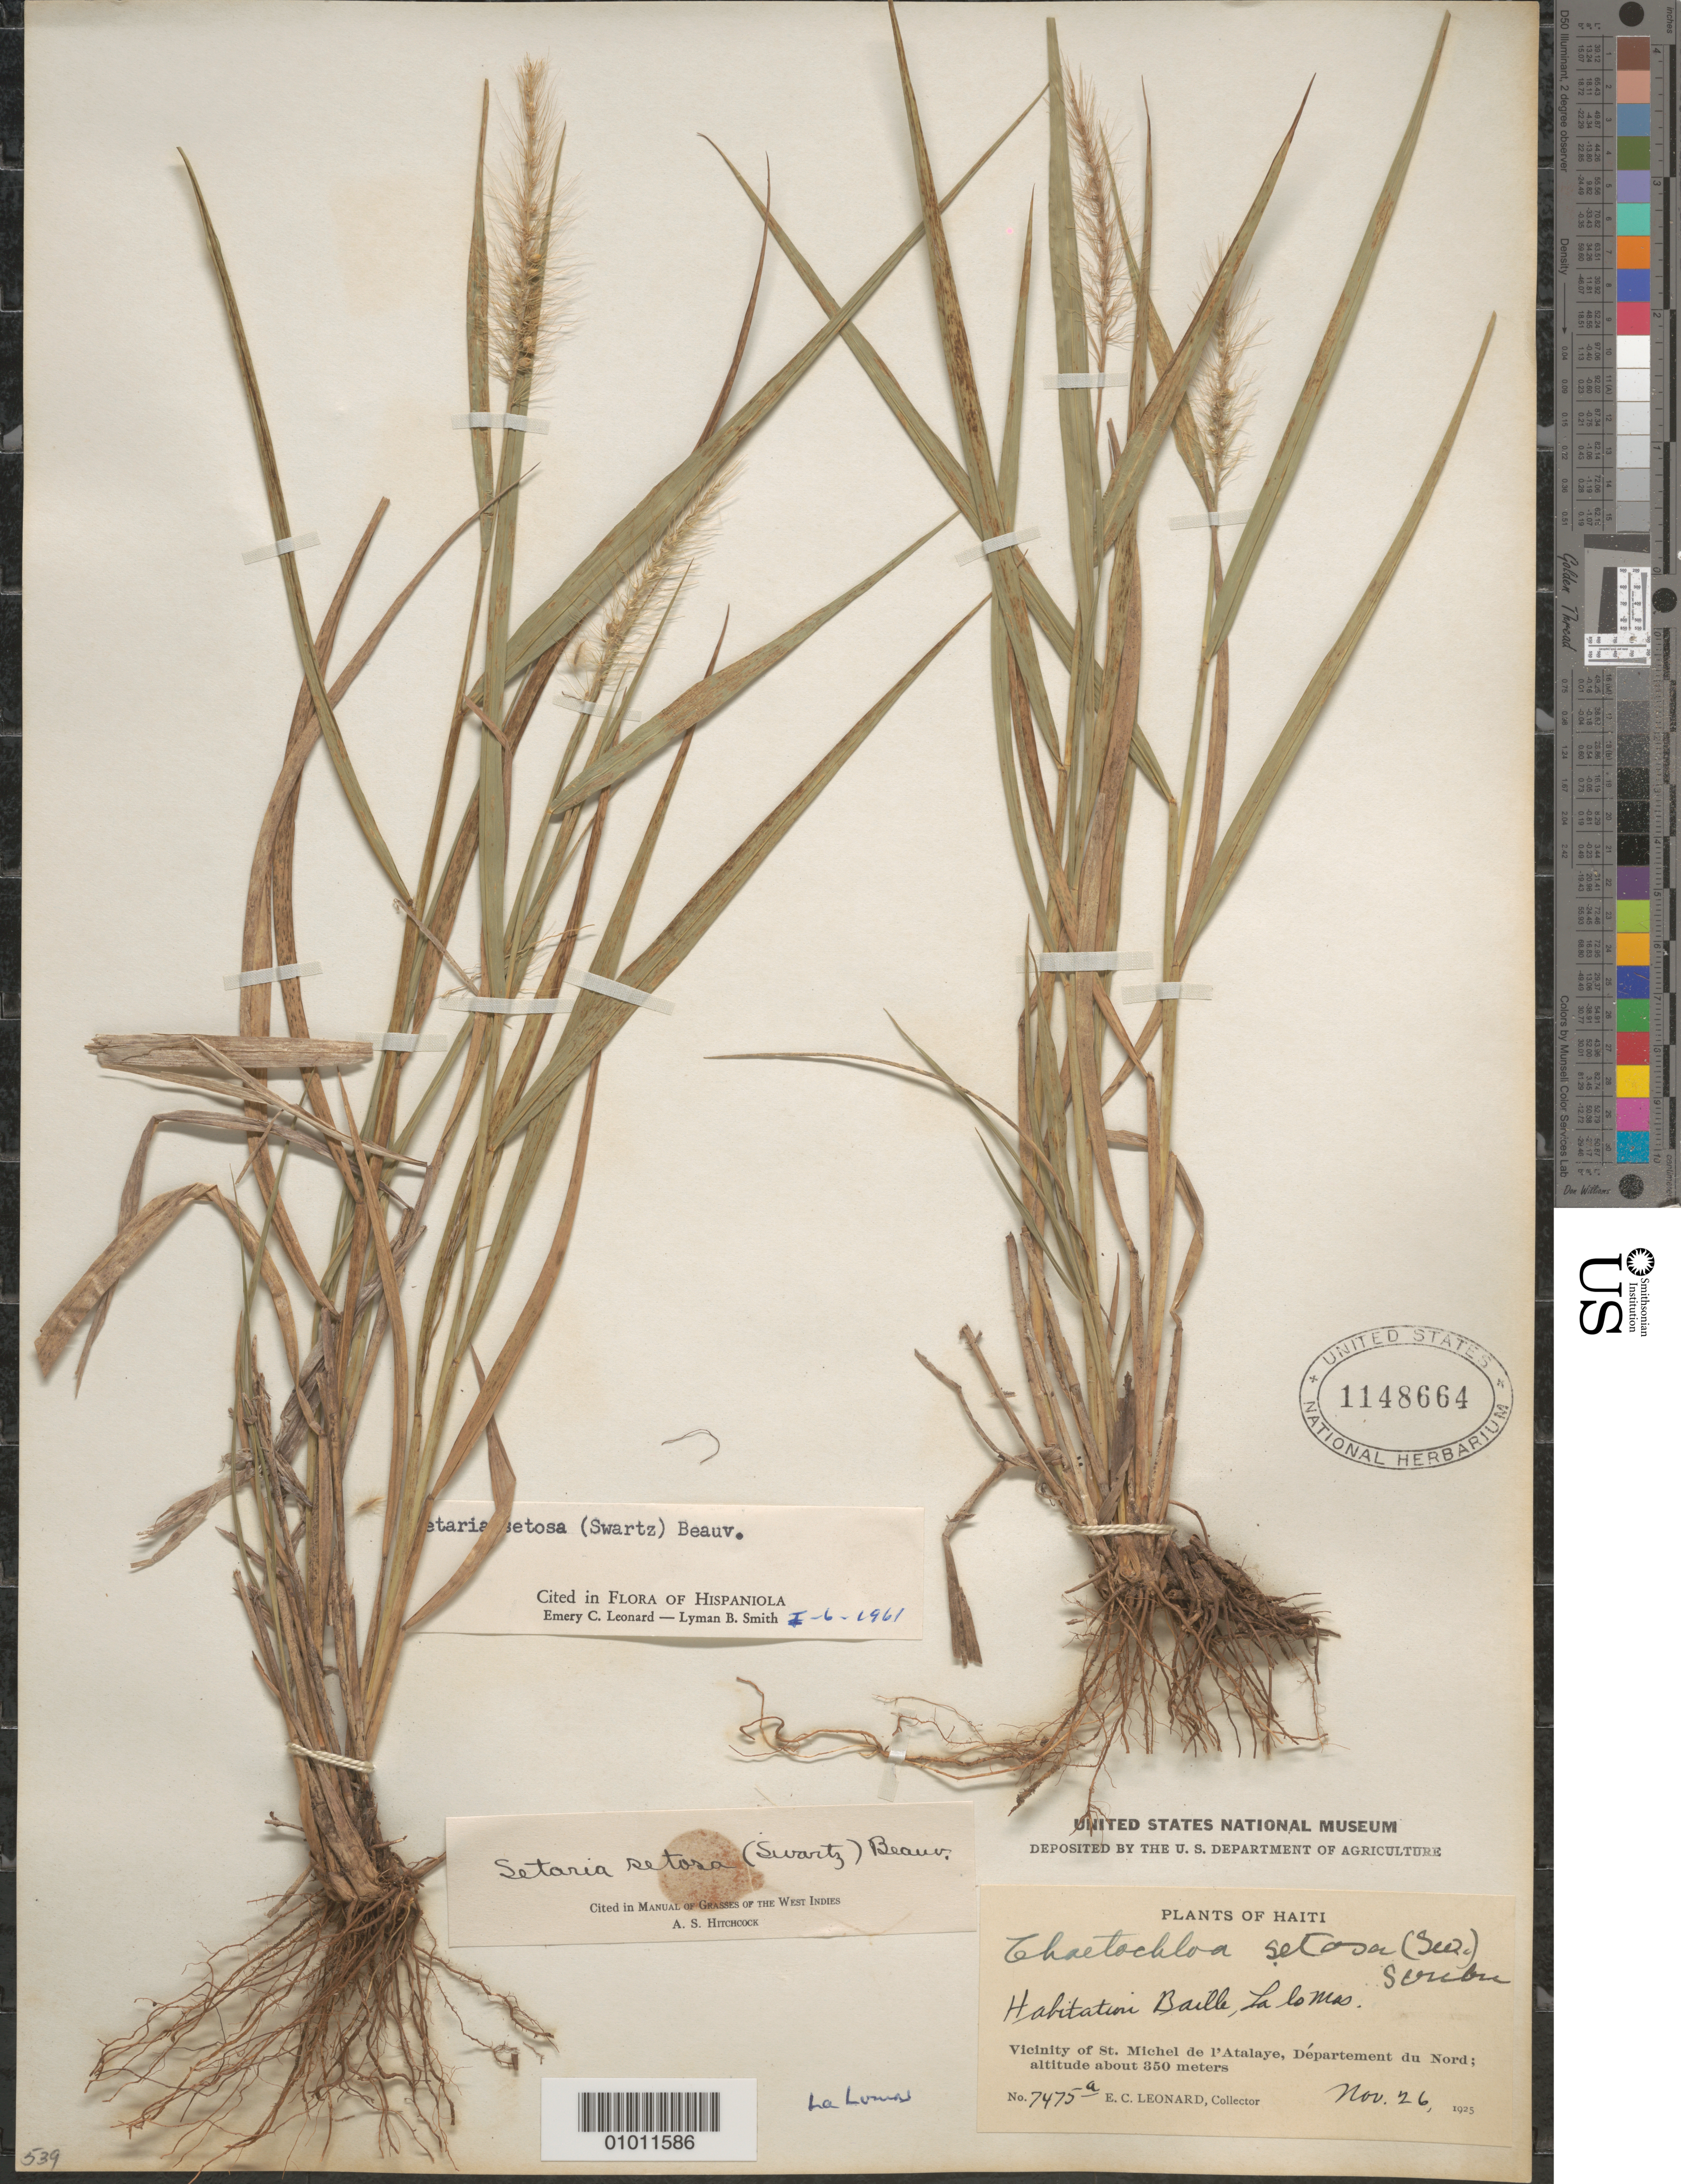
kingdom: Plantae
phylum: Tracheophyta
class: Liliopsida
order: Poales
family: Poaceae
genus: Setaria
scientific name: Setaria setosa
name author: (Sw.) P. Beauv.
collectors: E. C. Leonard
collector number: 7475a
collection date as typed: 26 Nov 1925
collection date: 1925-11-26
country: Haiti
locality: Vicinity of St. Michel de l'Atalaye, Departement du Nord, Habitation Baille, La lomas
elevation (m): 350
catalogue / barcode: US 1148664